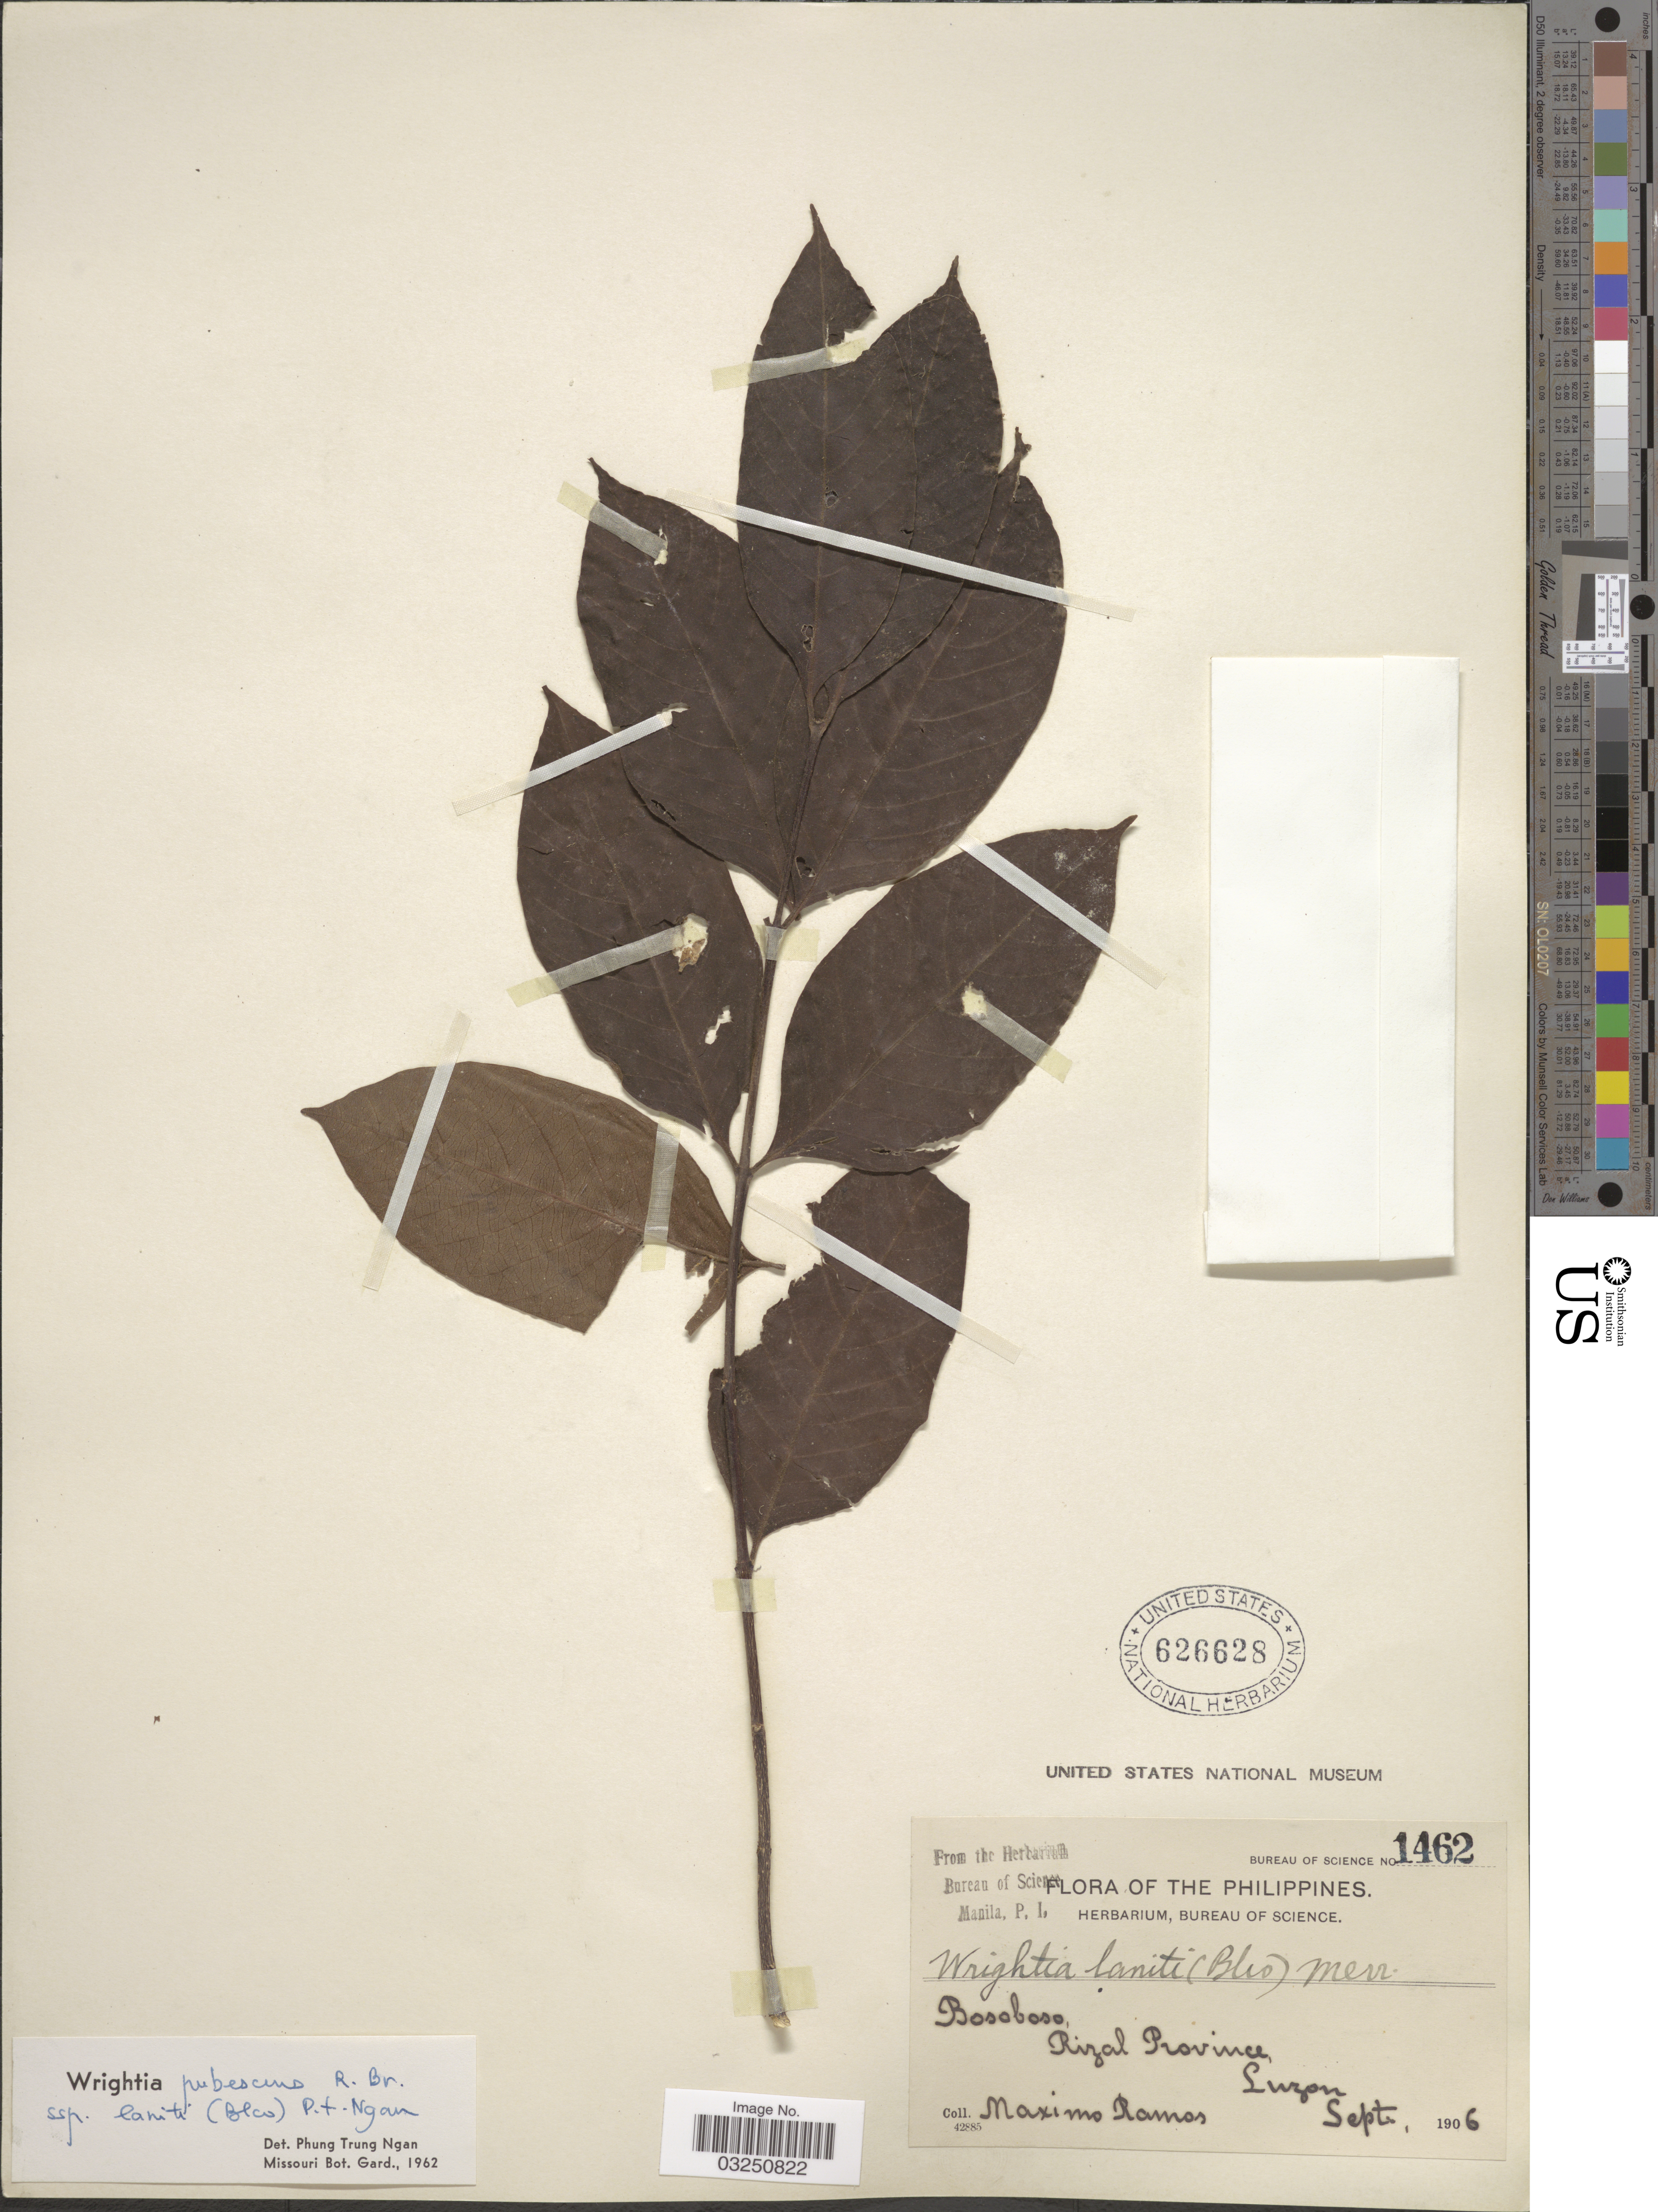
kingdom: Plantae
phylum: Tracheophyta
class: Magnoliopsida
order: Gentianales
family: Apocynaceae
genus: Wrightia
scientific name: Wrightia pubescens subsp. laniti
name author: (M. Blanco) Ngan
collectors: M. Ramos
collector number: Bureau of Science 1462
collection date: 1906-09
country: Philippines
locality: Bosoboso, Rizal Province, Luzon.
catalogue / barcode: US 626628